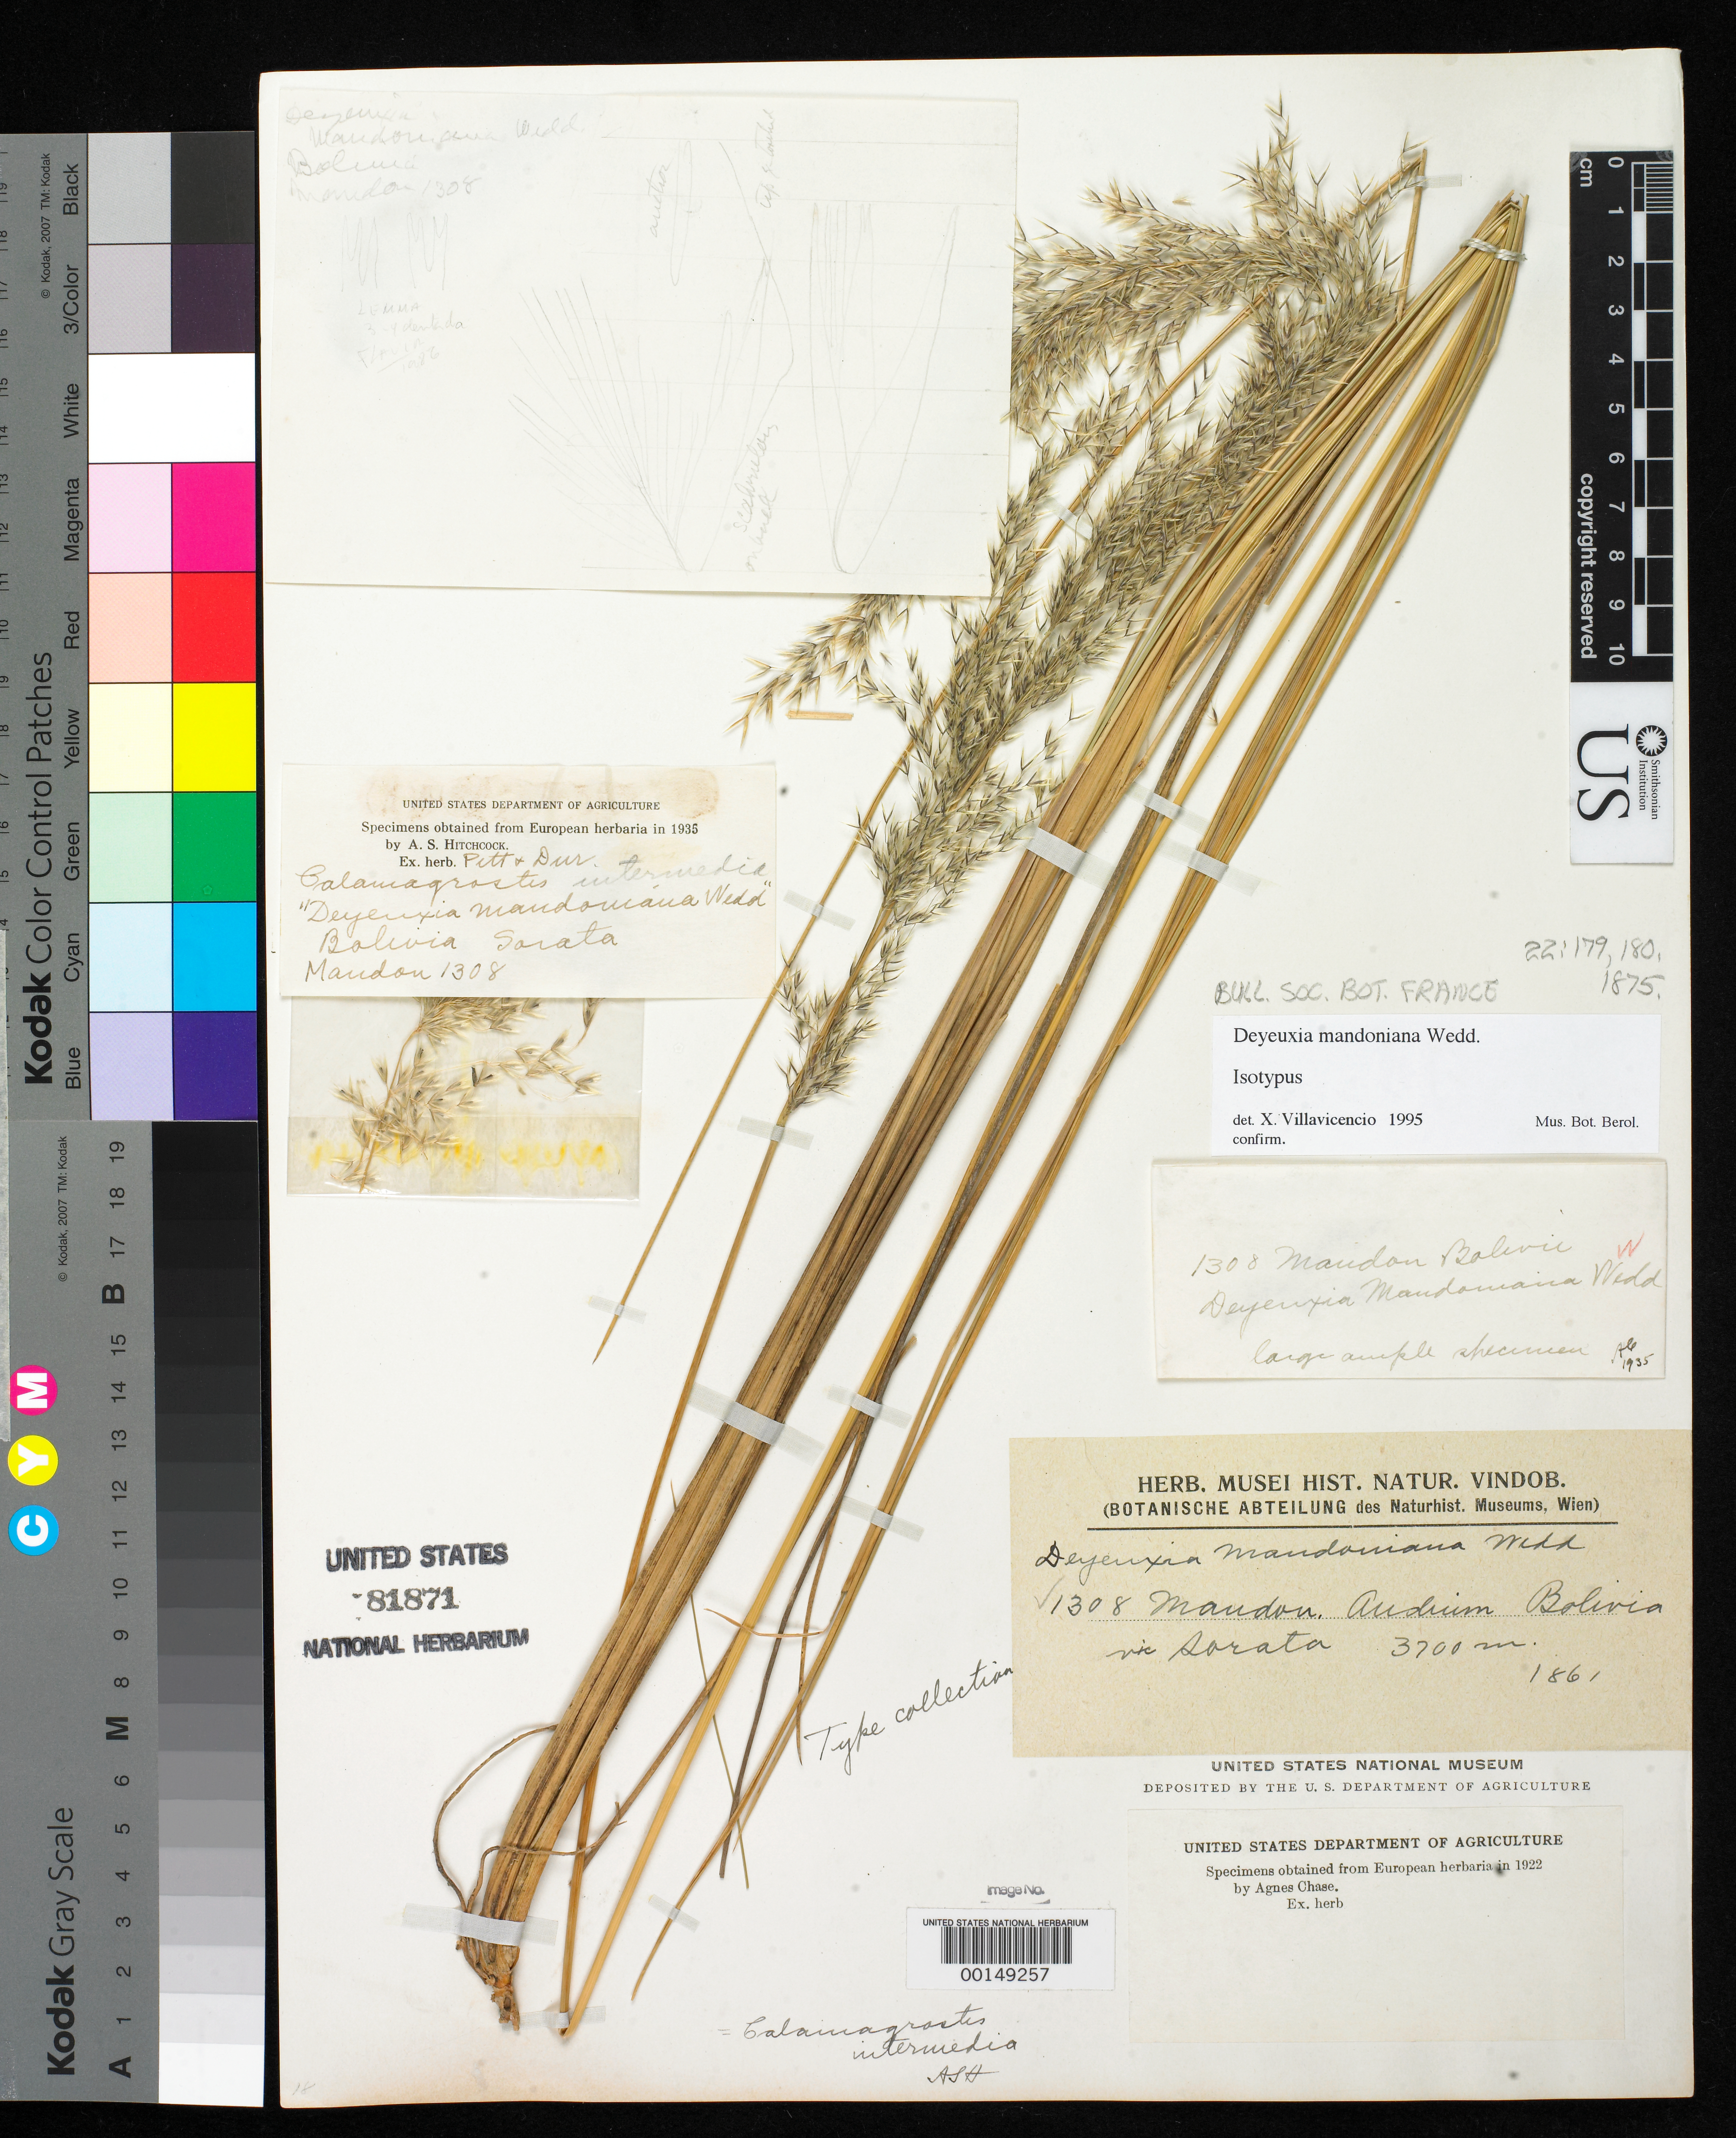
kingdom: Plantae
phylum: Tracheophyta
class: Liliopsida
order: Poales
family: Poaceae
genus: Deyeuxia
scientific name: Deyeuxia mandoniana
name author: Wedd.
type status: Isotype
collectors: G. Mandon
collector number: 1308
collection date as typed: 1861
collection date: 1861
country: Bolivia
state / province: La Paz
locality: Vic Sorata.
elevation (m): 3700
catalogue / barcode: US 81871